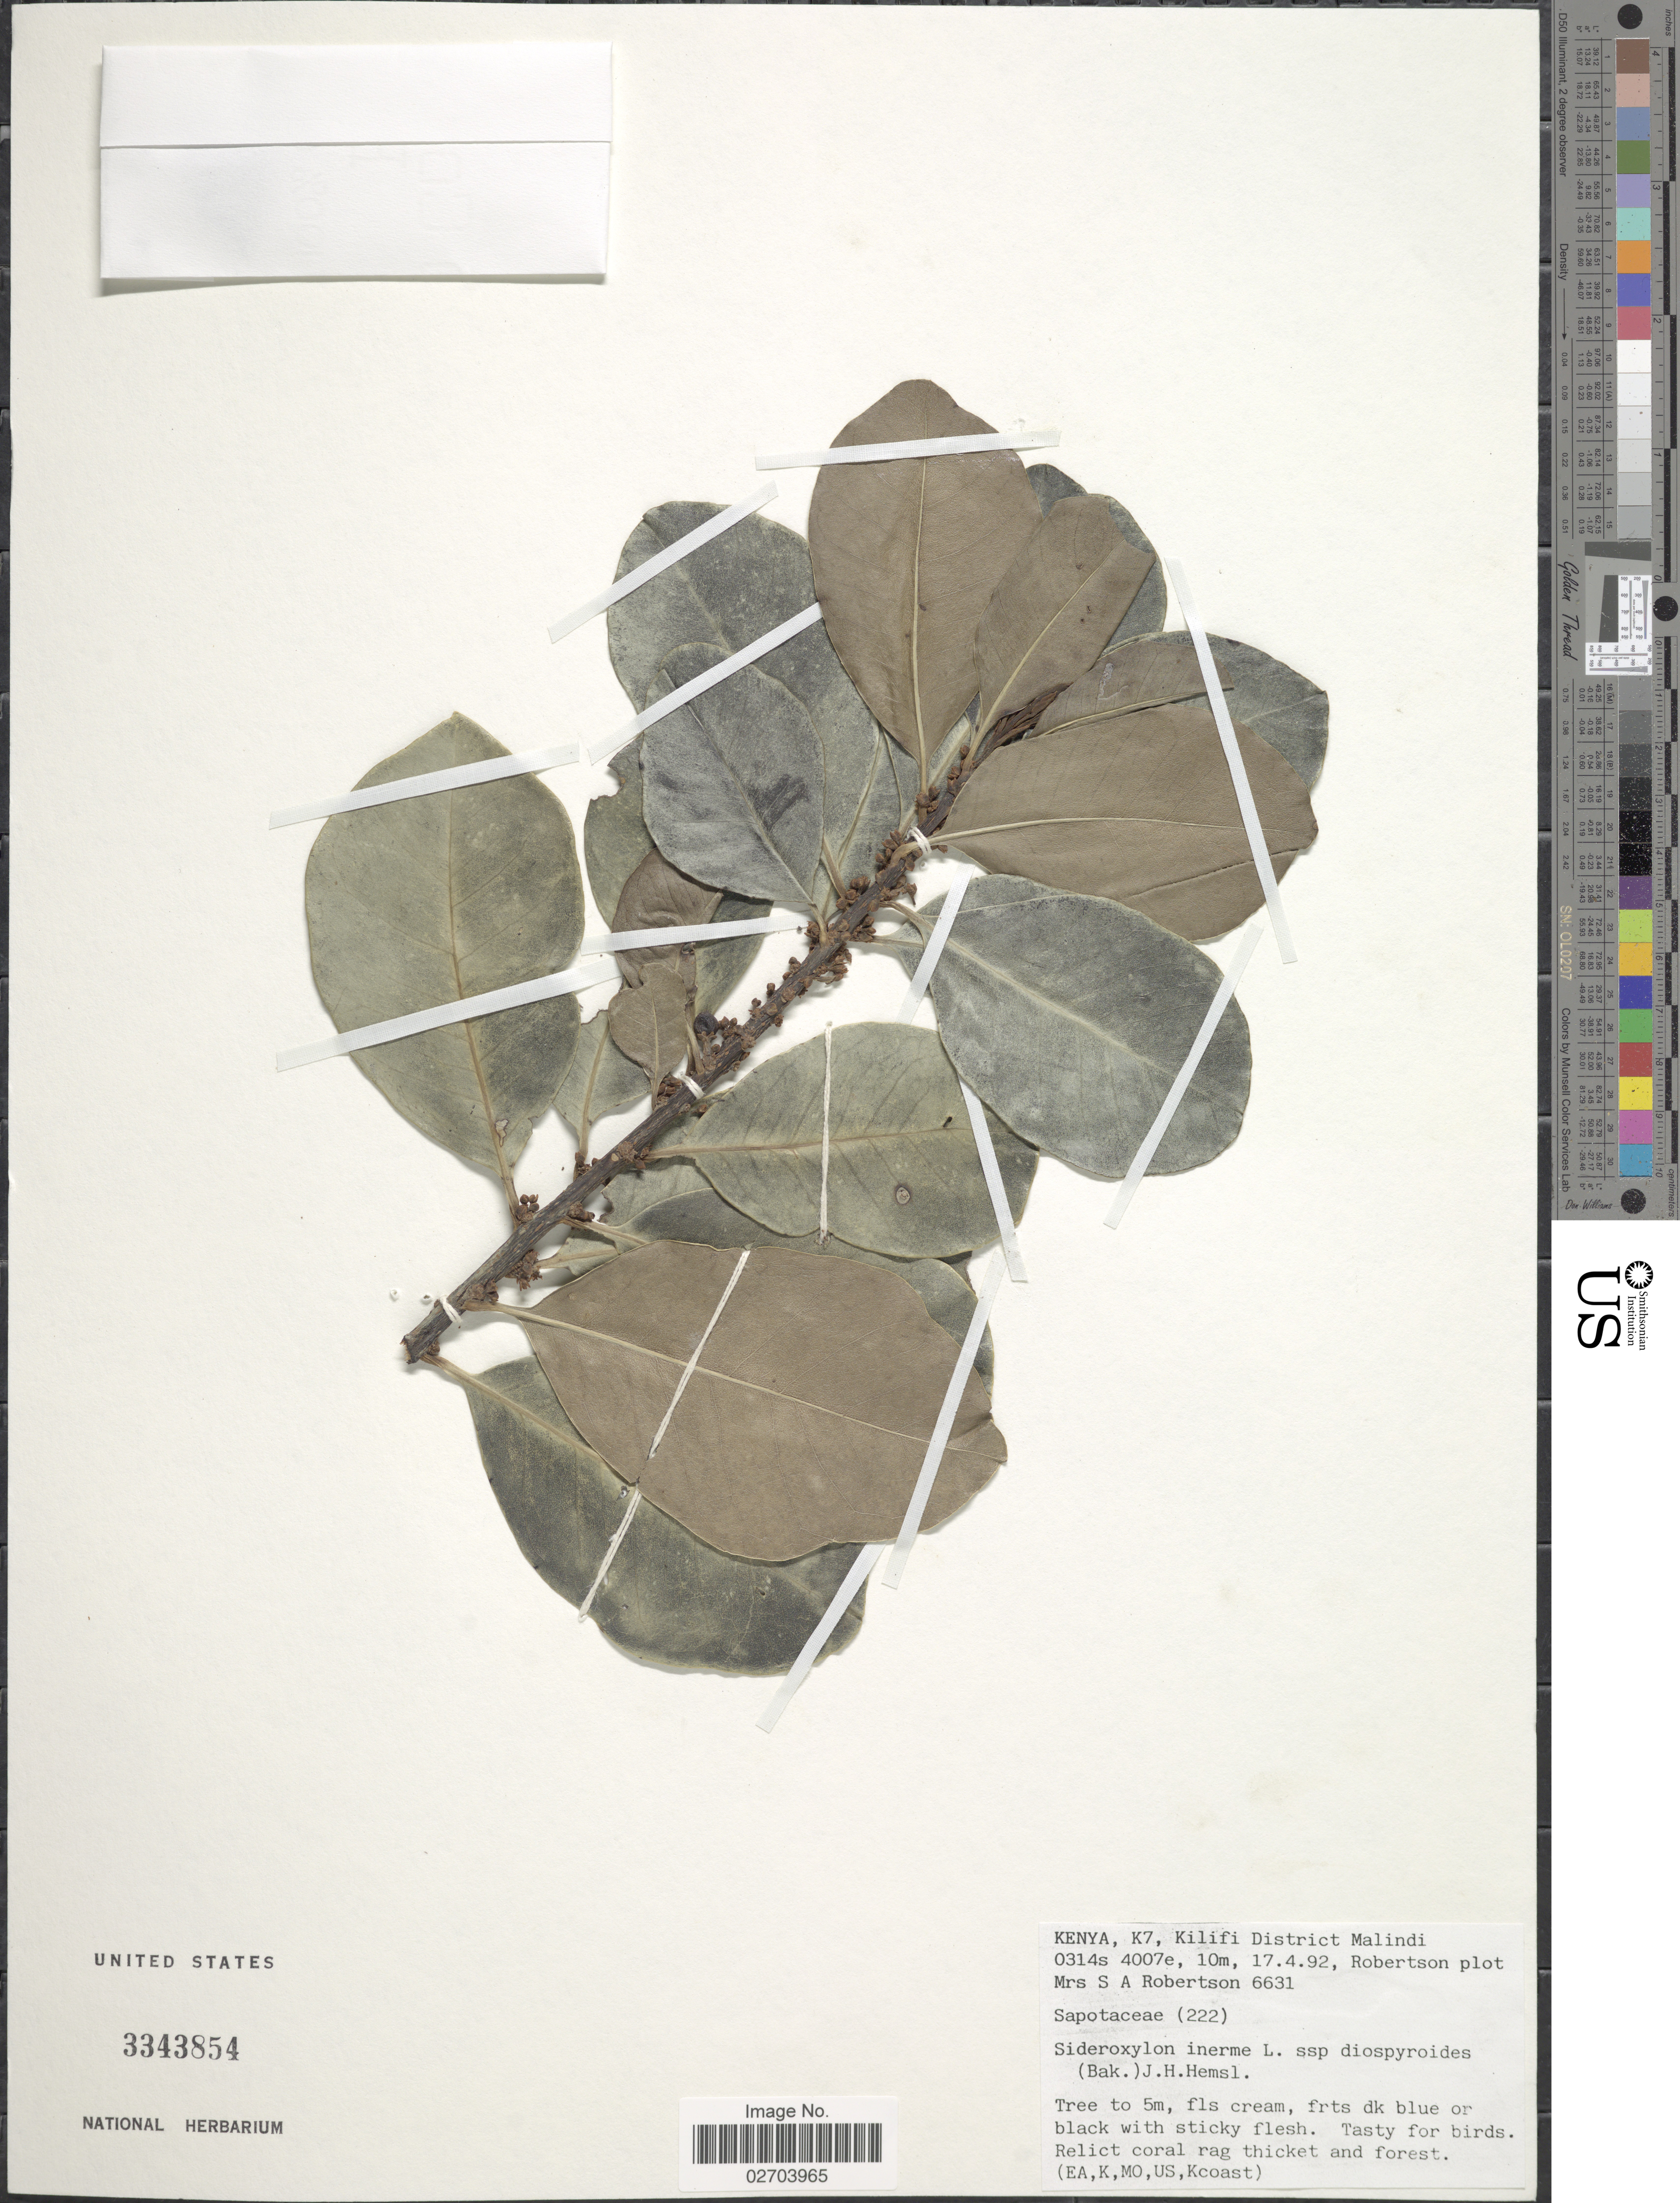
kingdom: Plantae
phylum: Tracheophyta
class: Magnoliopsida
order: Ericales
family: Sapotaceae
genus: Sideroxylon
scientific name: Sideroxylon inerme subsp. diospyroides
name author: J.H. Hemsl.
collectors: S. Robertson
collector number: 6631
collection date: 1992-04-17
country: Kenya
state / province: Kilifi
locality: Kenya, K7, Kilifi District Malindi, Robertson plot.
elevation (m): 10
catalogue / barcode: US 3343854